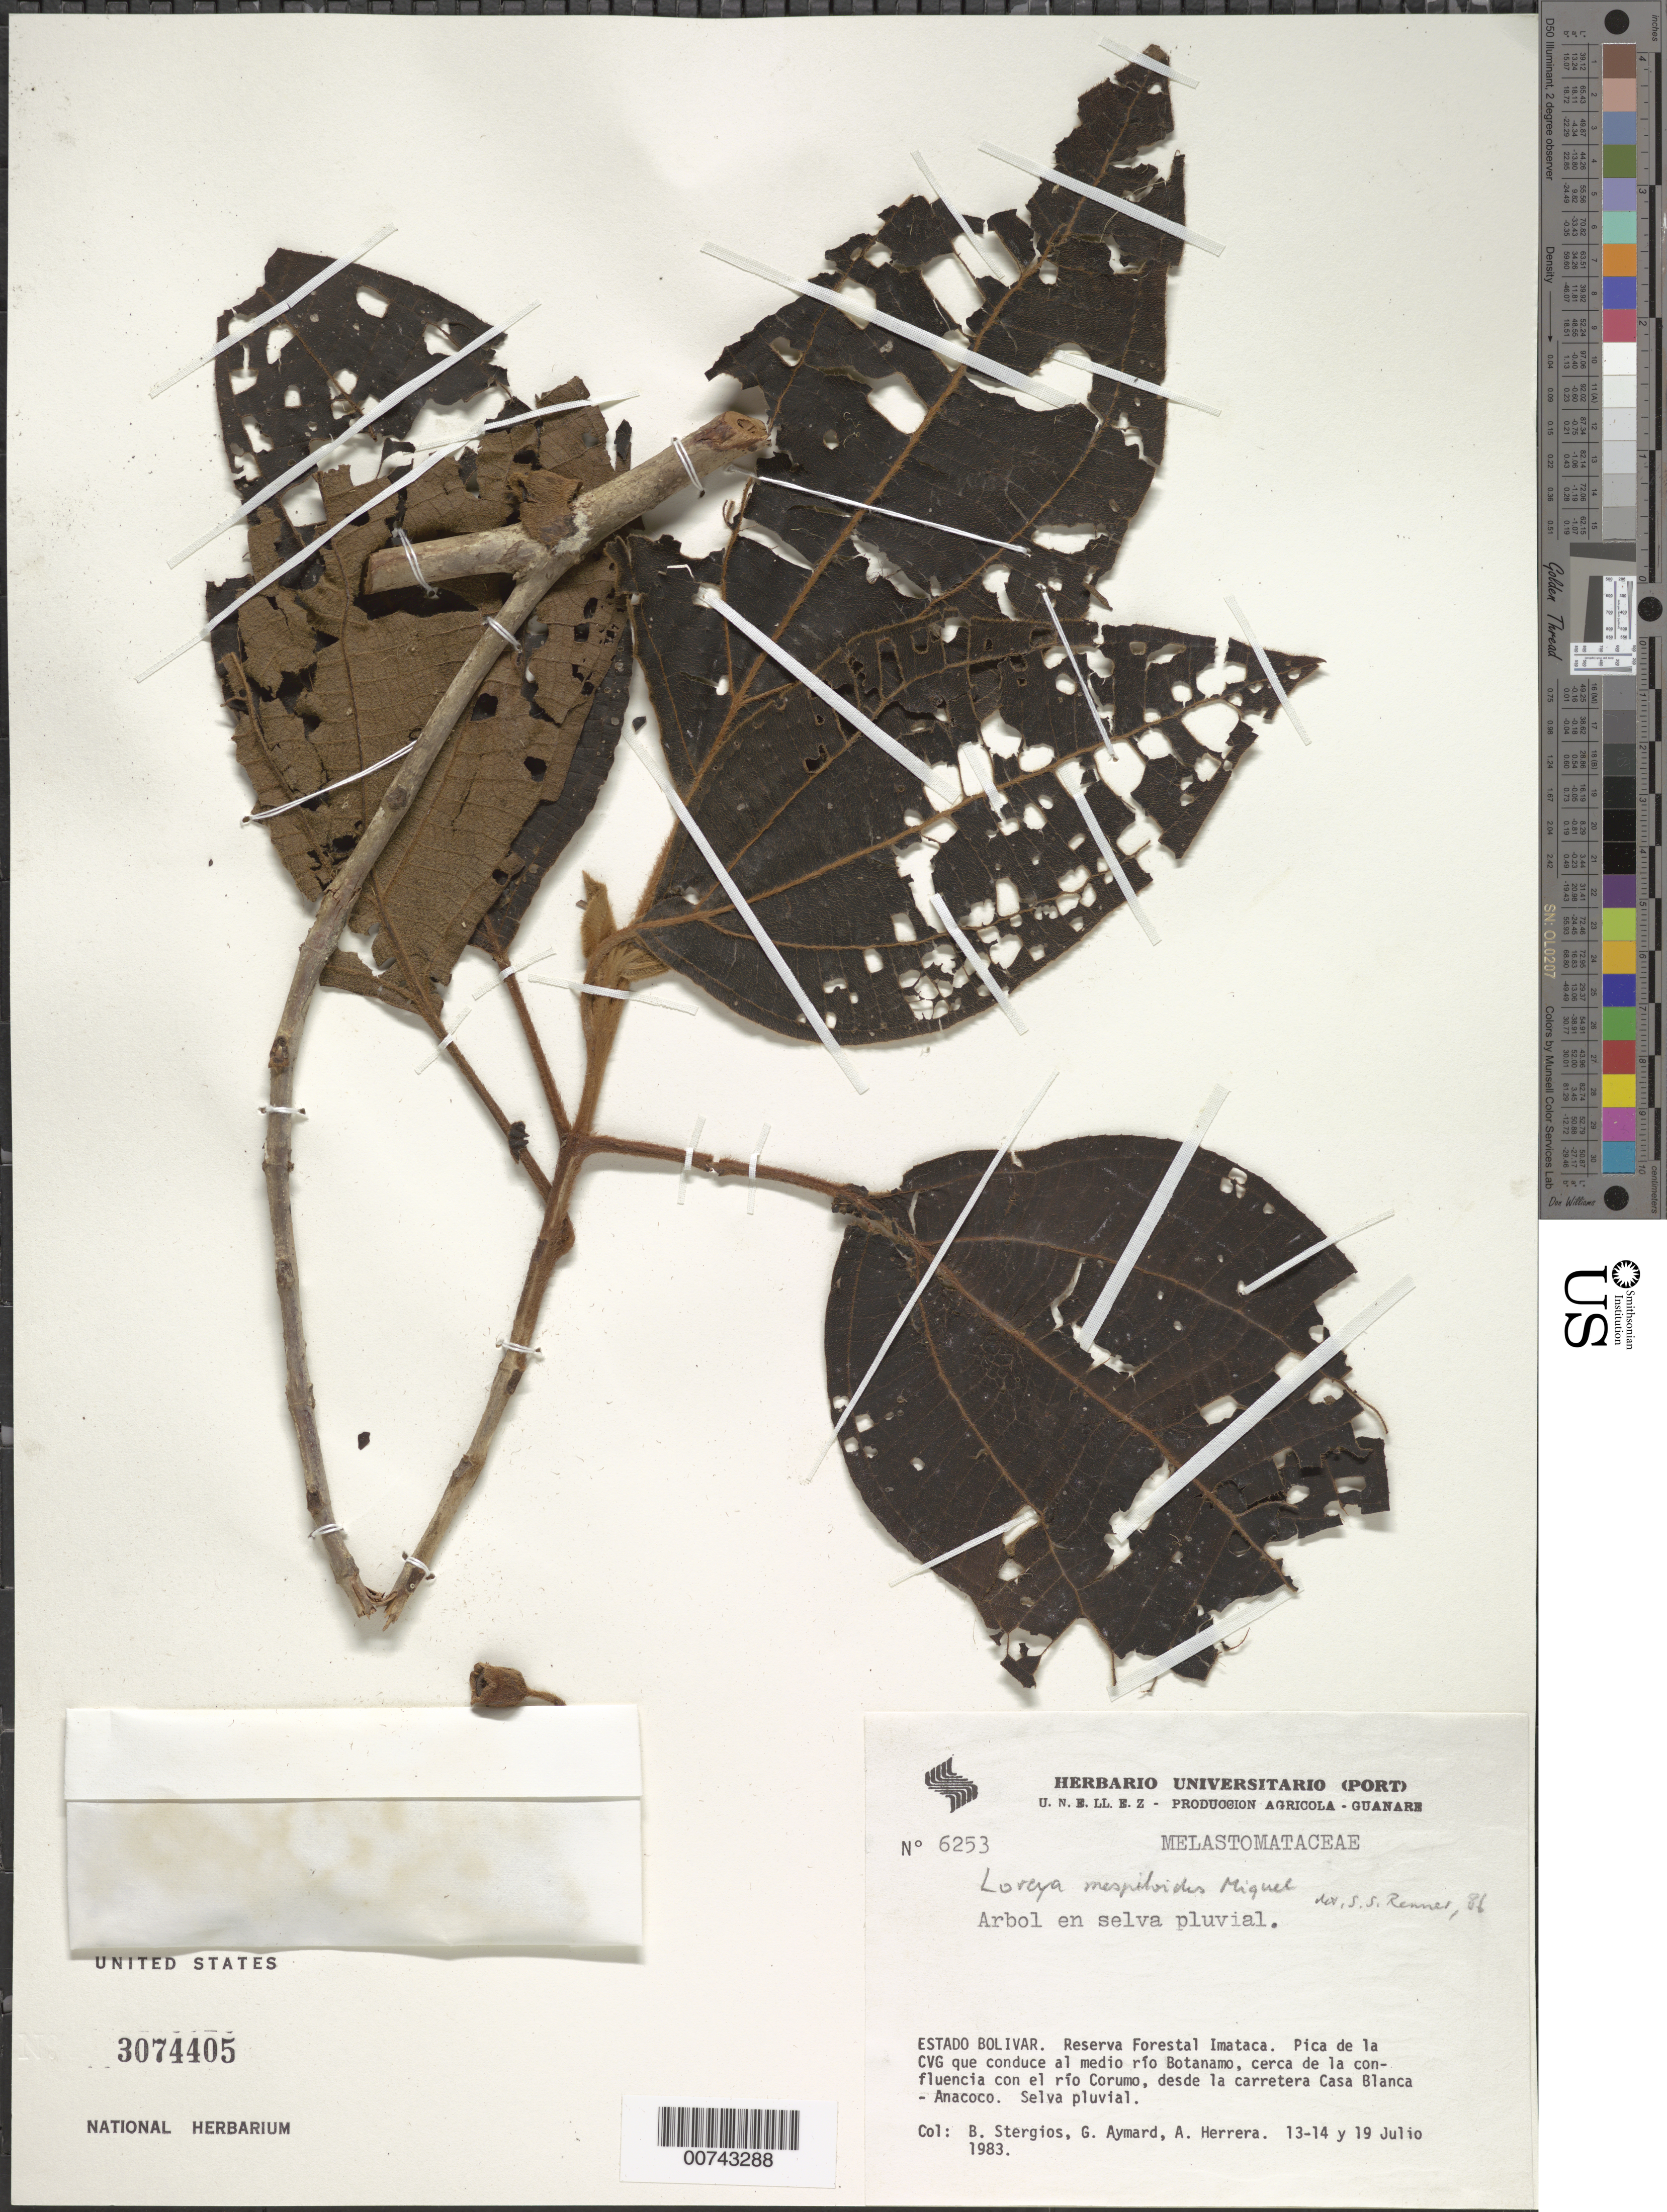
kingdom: Plantae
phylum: Tracheophyta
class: Magnoliopsida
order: Myrtales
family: Melastomataceae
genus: Bellucia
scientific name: Bellucia mespiloides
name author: (Miq.) J.F. Macbr.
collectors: B. G. Stergios, G. A. Aymard & A. Herrera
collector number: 6253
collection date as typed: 13-Jul-83 to 19-Jul-83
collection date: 1983-07-13/1983-07-19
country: Venezuela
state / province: Bolívar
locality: Reserva Forestal Imataca, Pica de la CVG que conduce al medio Río Botanamo (cerca de la confluencia con el Río Coruma) desde la carretera Casa Blanca - Anacoco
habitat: Rainforest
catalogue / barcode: US 3074405